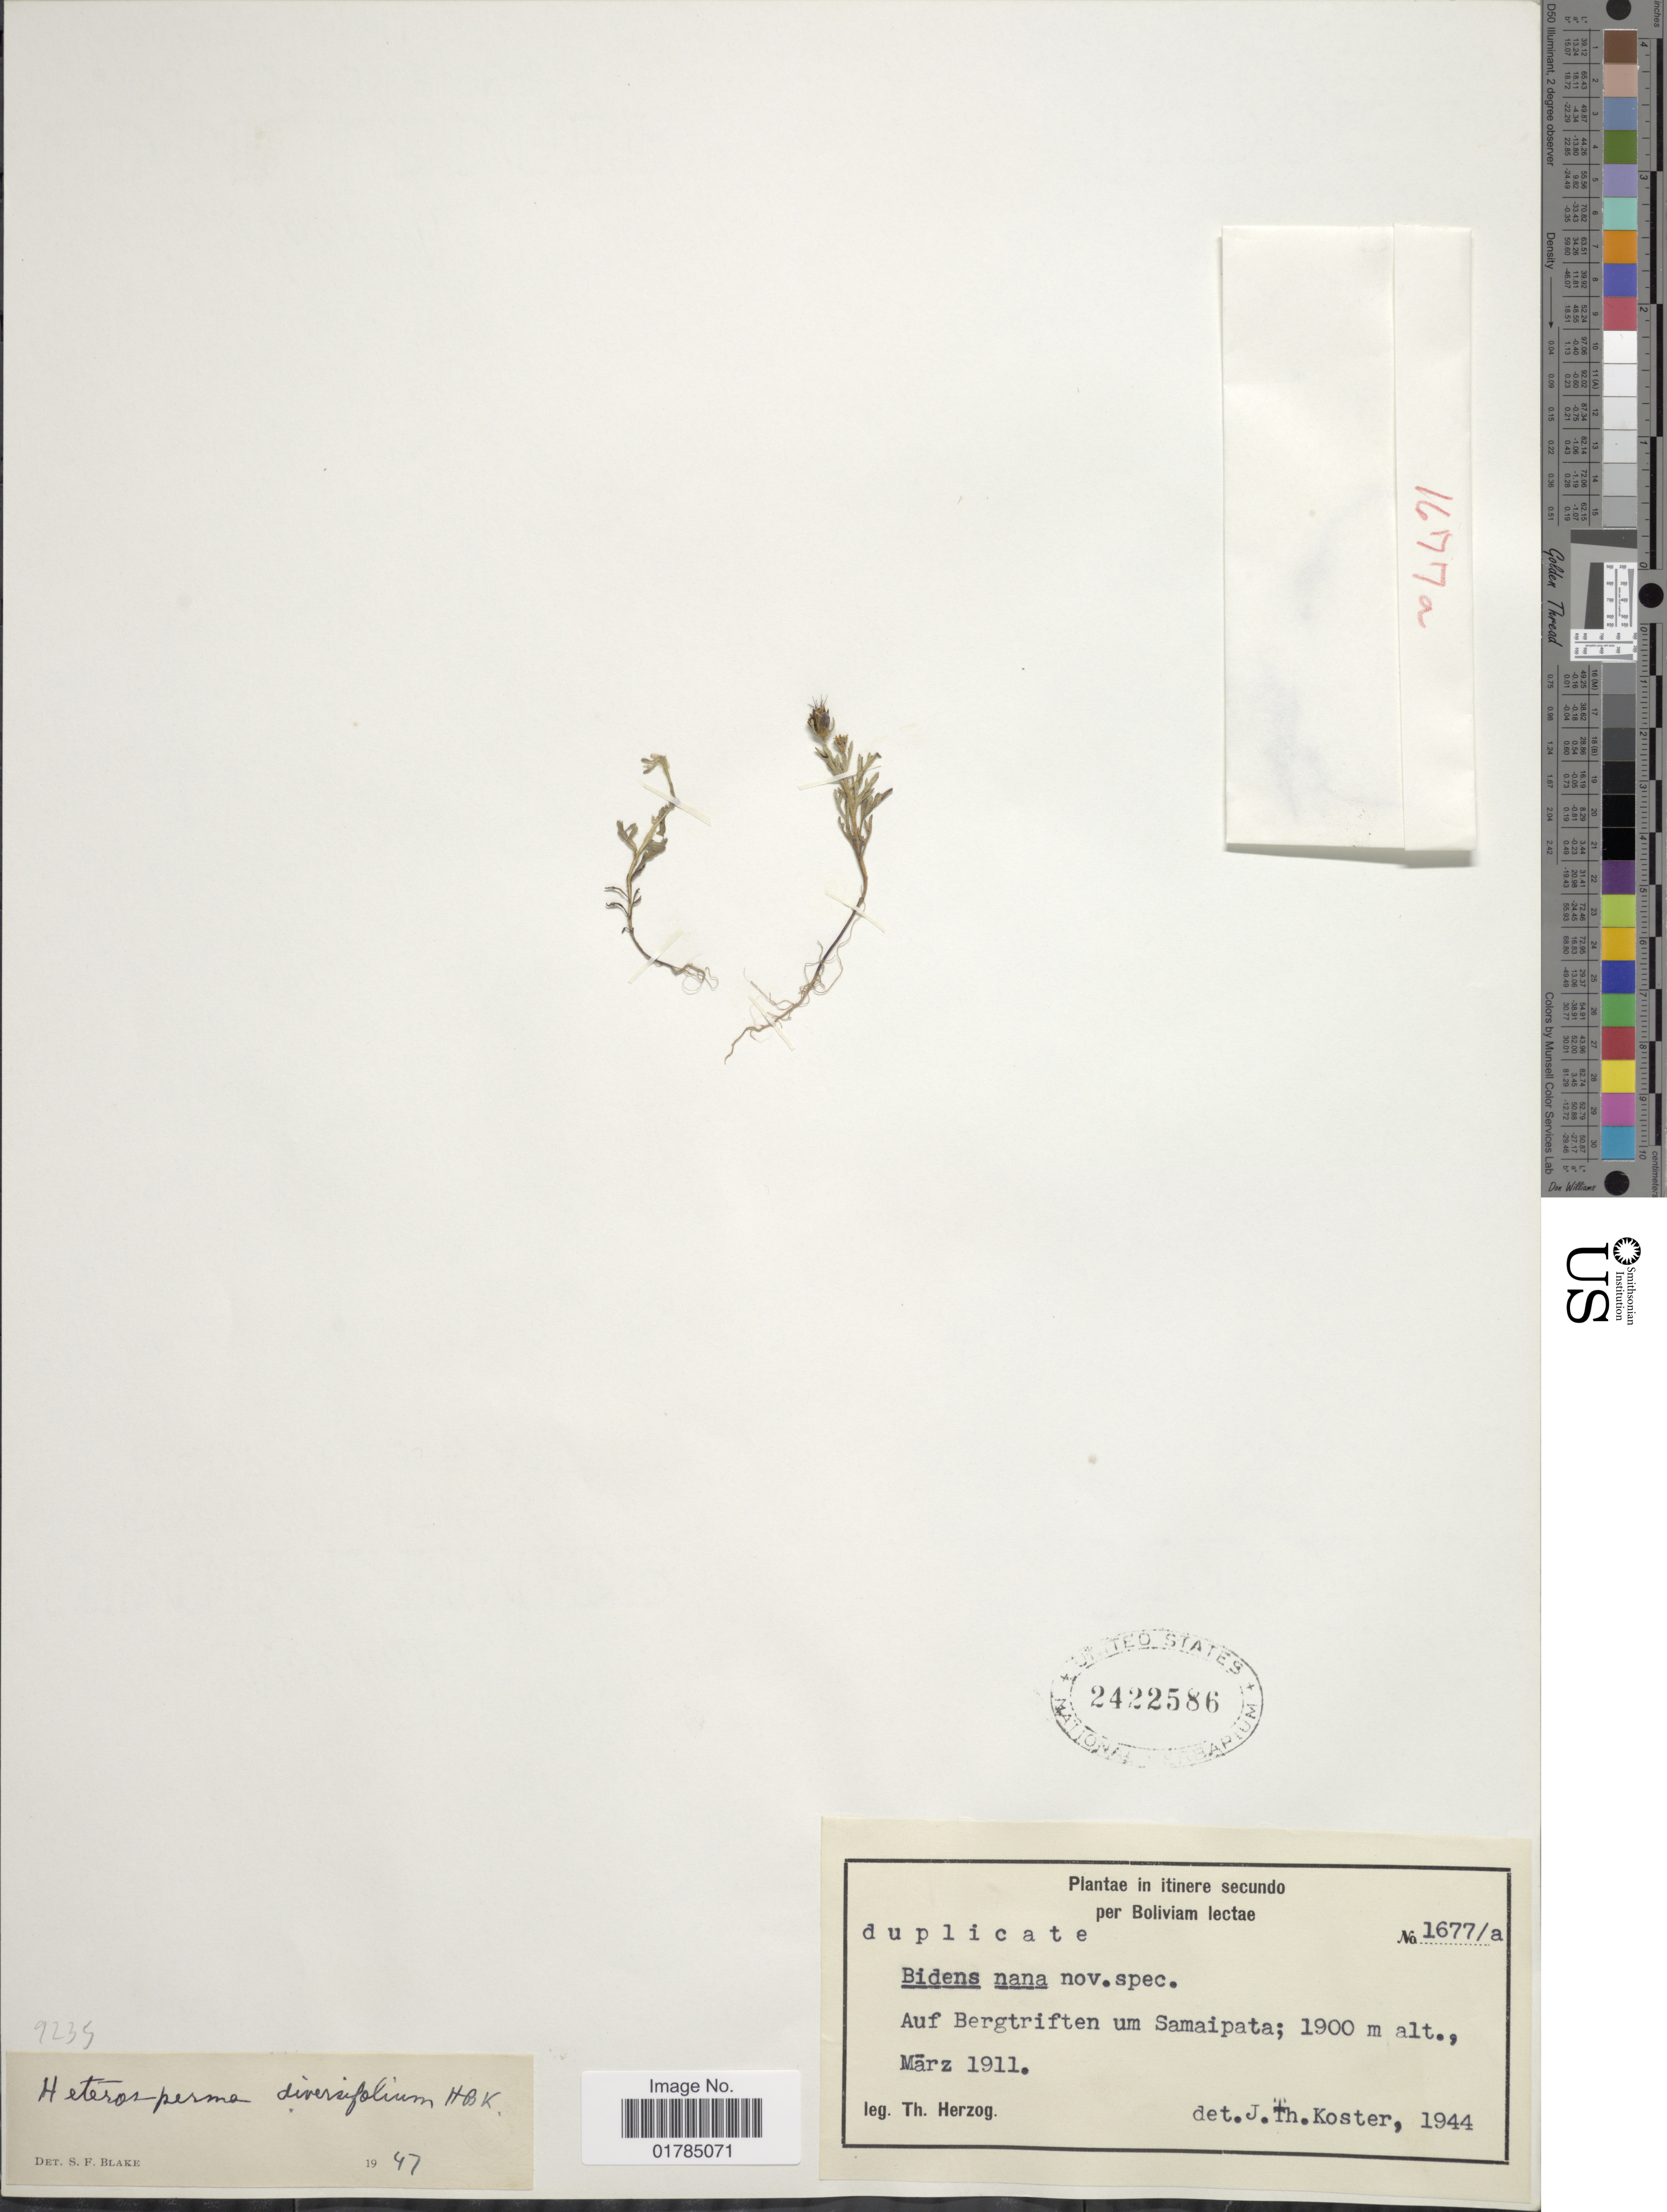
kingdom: Plantae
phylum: Tracheophyta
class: Magnoliopsida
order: Asterales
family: Asteraceae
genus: Heterosperma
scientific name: Heterosperma nanum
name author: (Nutt.) Sherff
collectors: T. K. J. Herzog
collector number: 1677/a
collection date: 1911-03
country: Bolivia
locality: Auf Bergtriften um Samaipata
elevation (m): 1900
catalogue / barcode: US 2422586